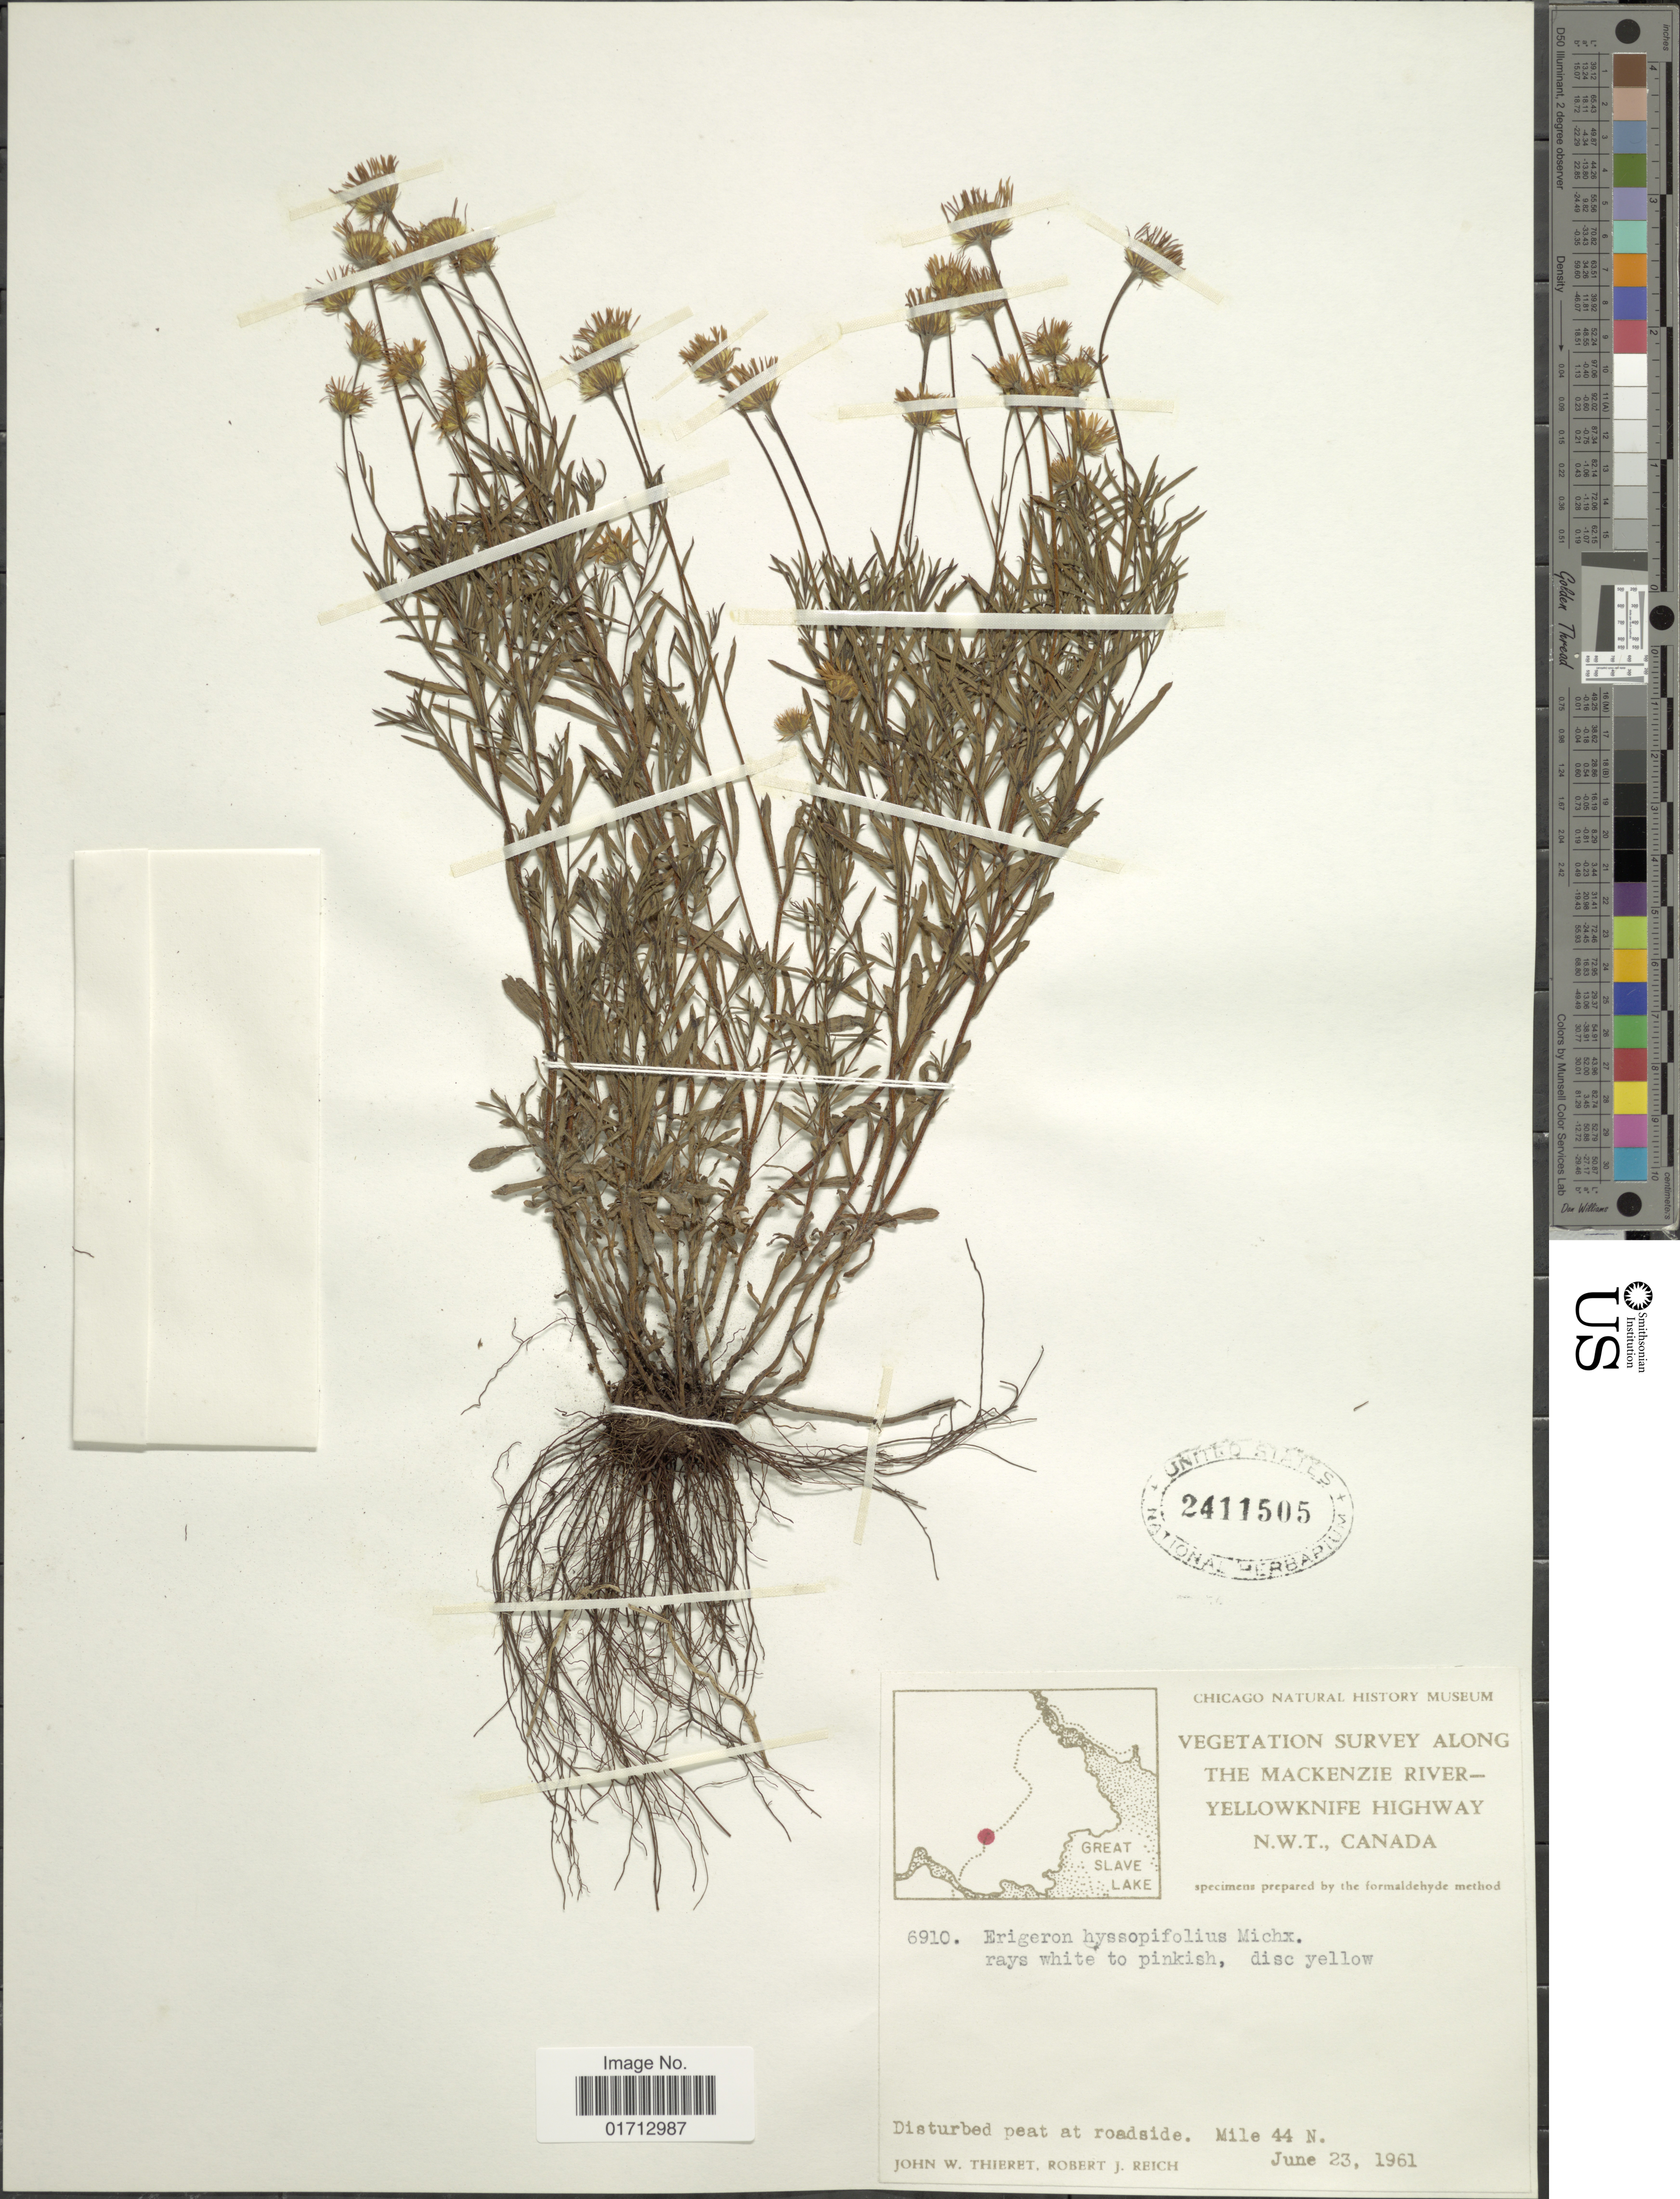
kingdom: Plantae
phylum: Tracheophyta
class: Magnoliopsida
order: Asterales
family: Asteraceae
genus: Erigeron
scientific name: Erigeron hyssopifolius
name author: Michx.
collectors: J. W. Thieret & R. Reich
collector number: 6910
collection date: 1961-06-23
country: Canada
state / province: Northwest Territories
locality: The MacKenzie River-Yellowknife Highway.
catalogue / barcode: US 2411505